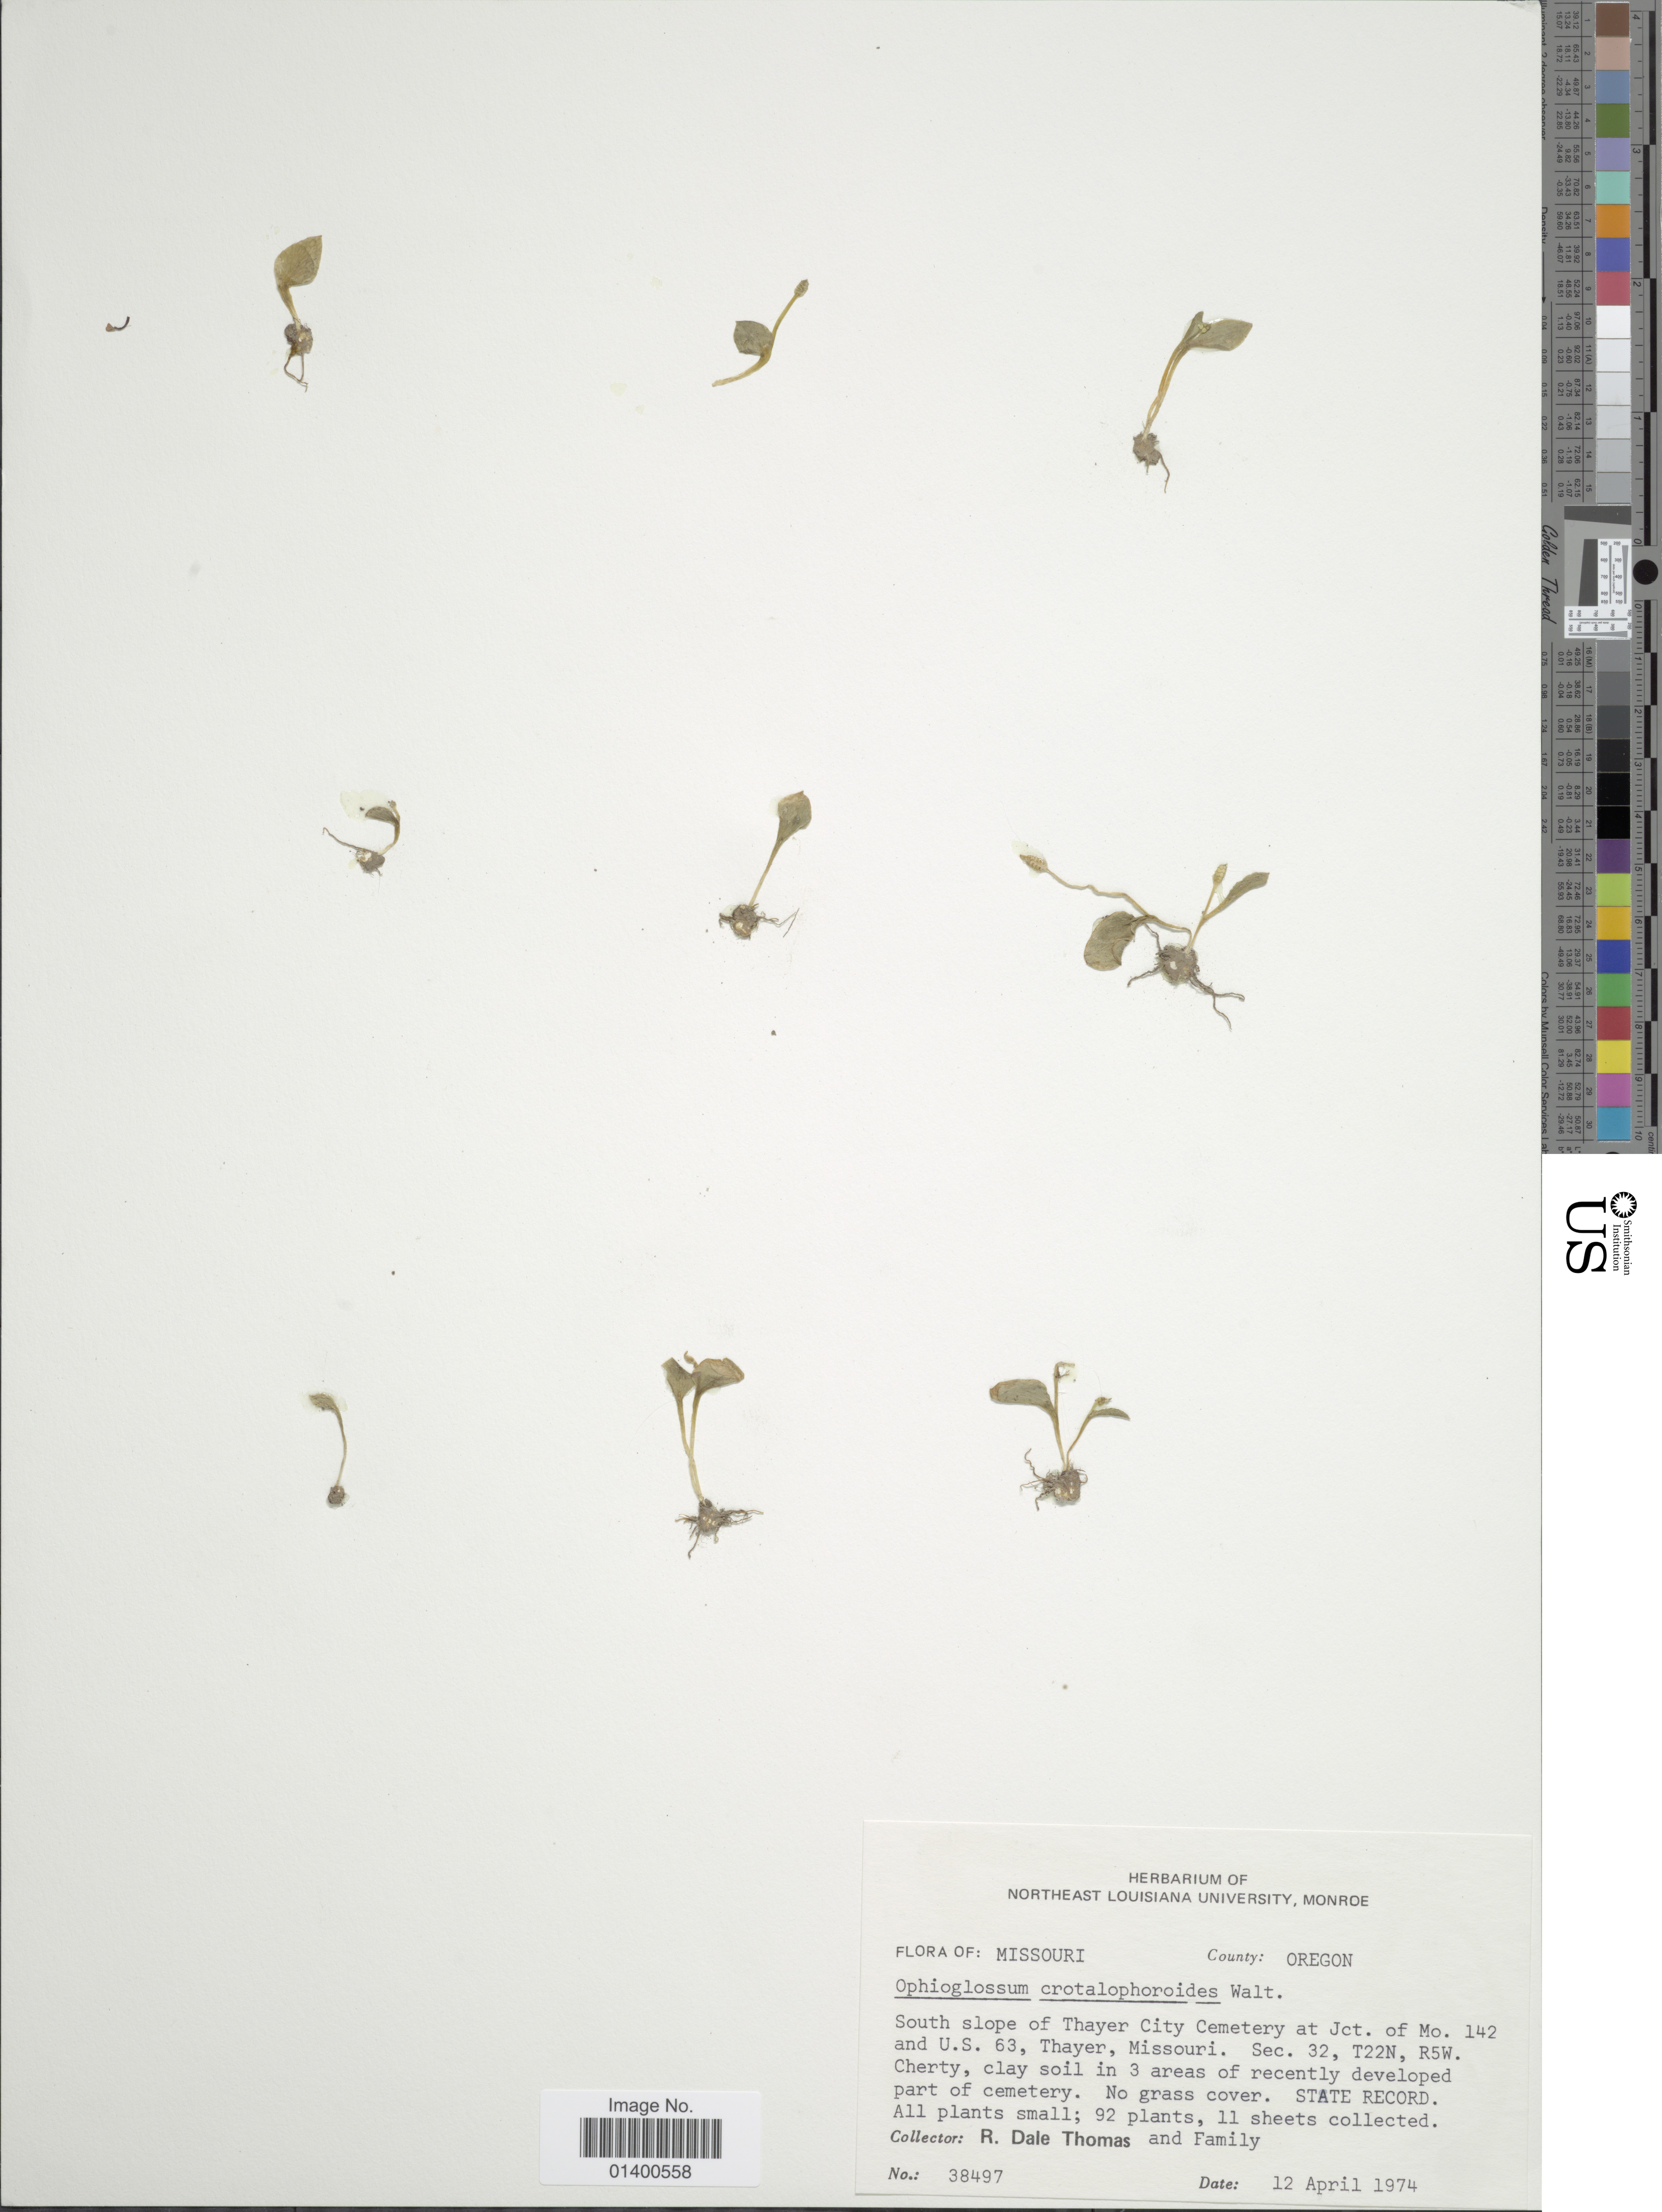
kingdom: Plantae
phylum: Tracheophyta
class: Polypodiopsida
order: Ophioglossales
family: Ophioglossaceae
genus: Ophioglossum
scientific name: Ophioglossum crotalophoroides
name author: Walter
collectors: R. Thomas & et al.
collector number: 38497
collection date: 1974-04-12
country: United States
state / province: Missouri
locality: County Oregon, south slope of Thayer City Cemetery at Jct. of Mo. 142 and U.S. 63, Thayer, Sec. 32, T22N, R5W